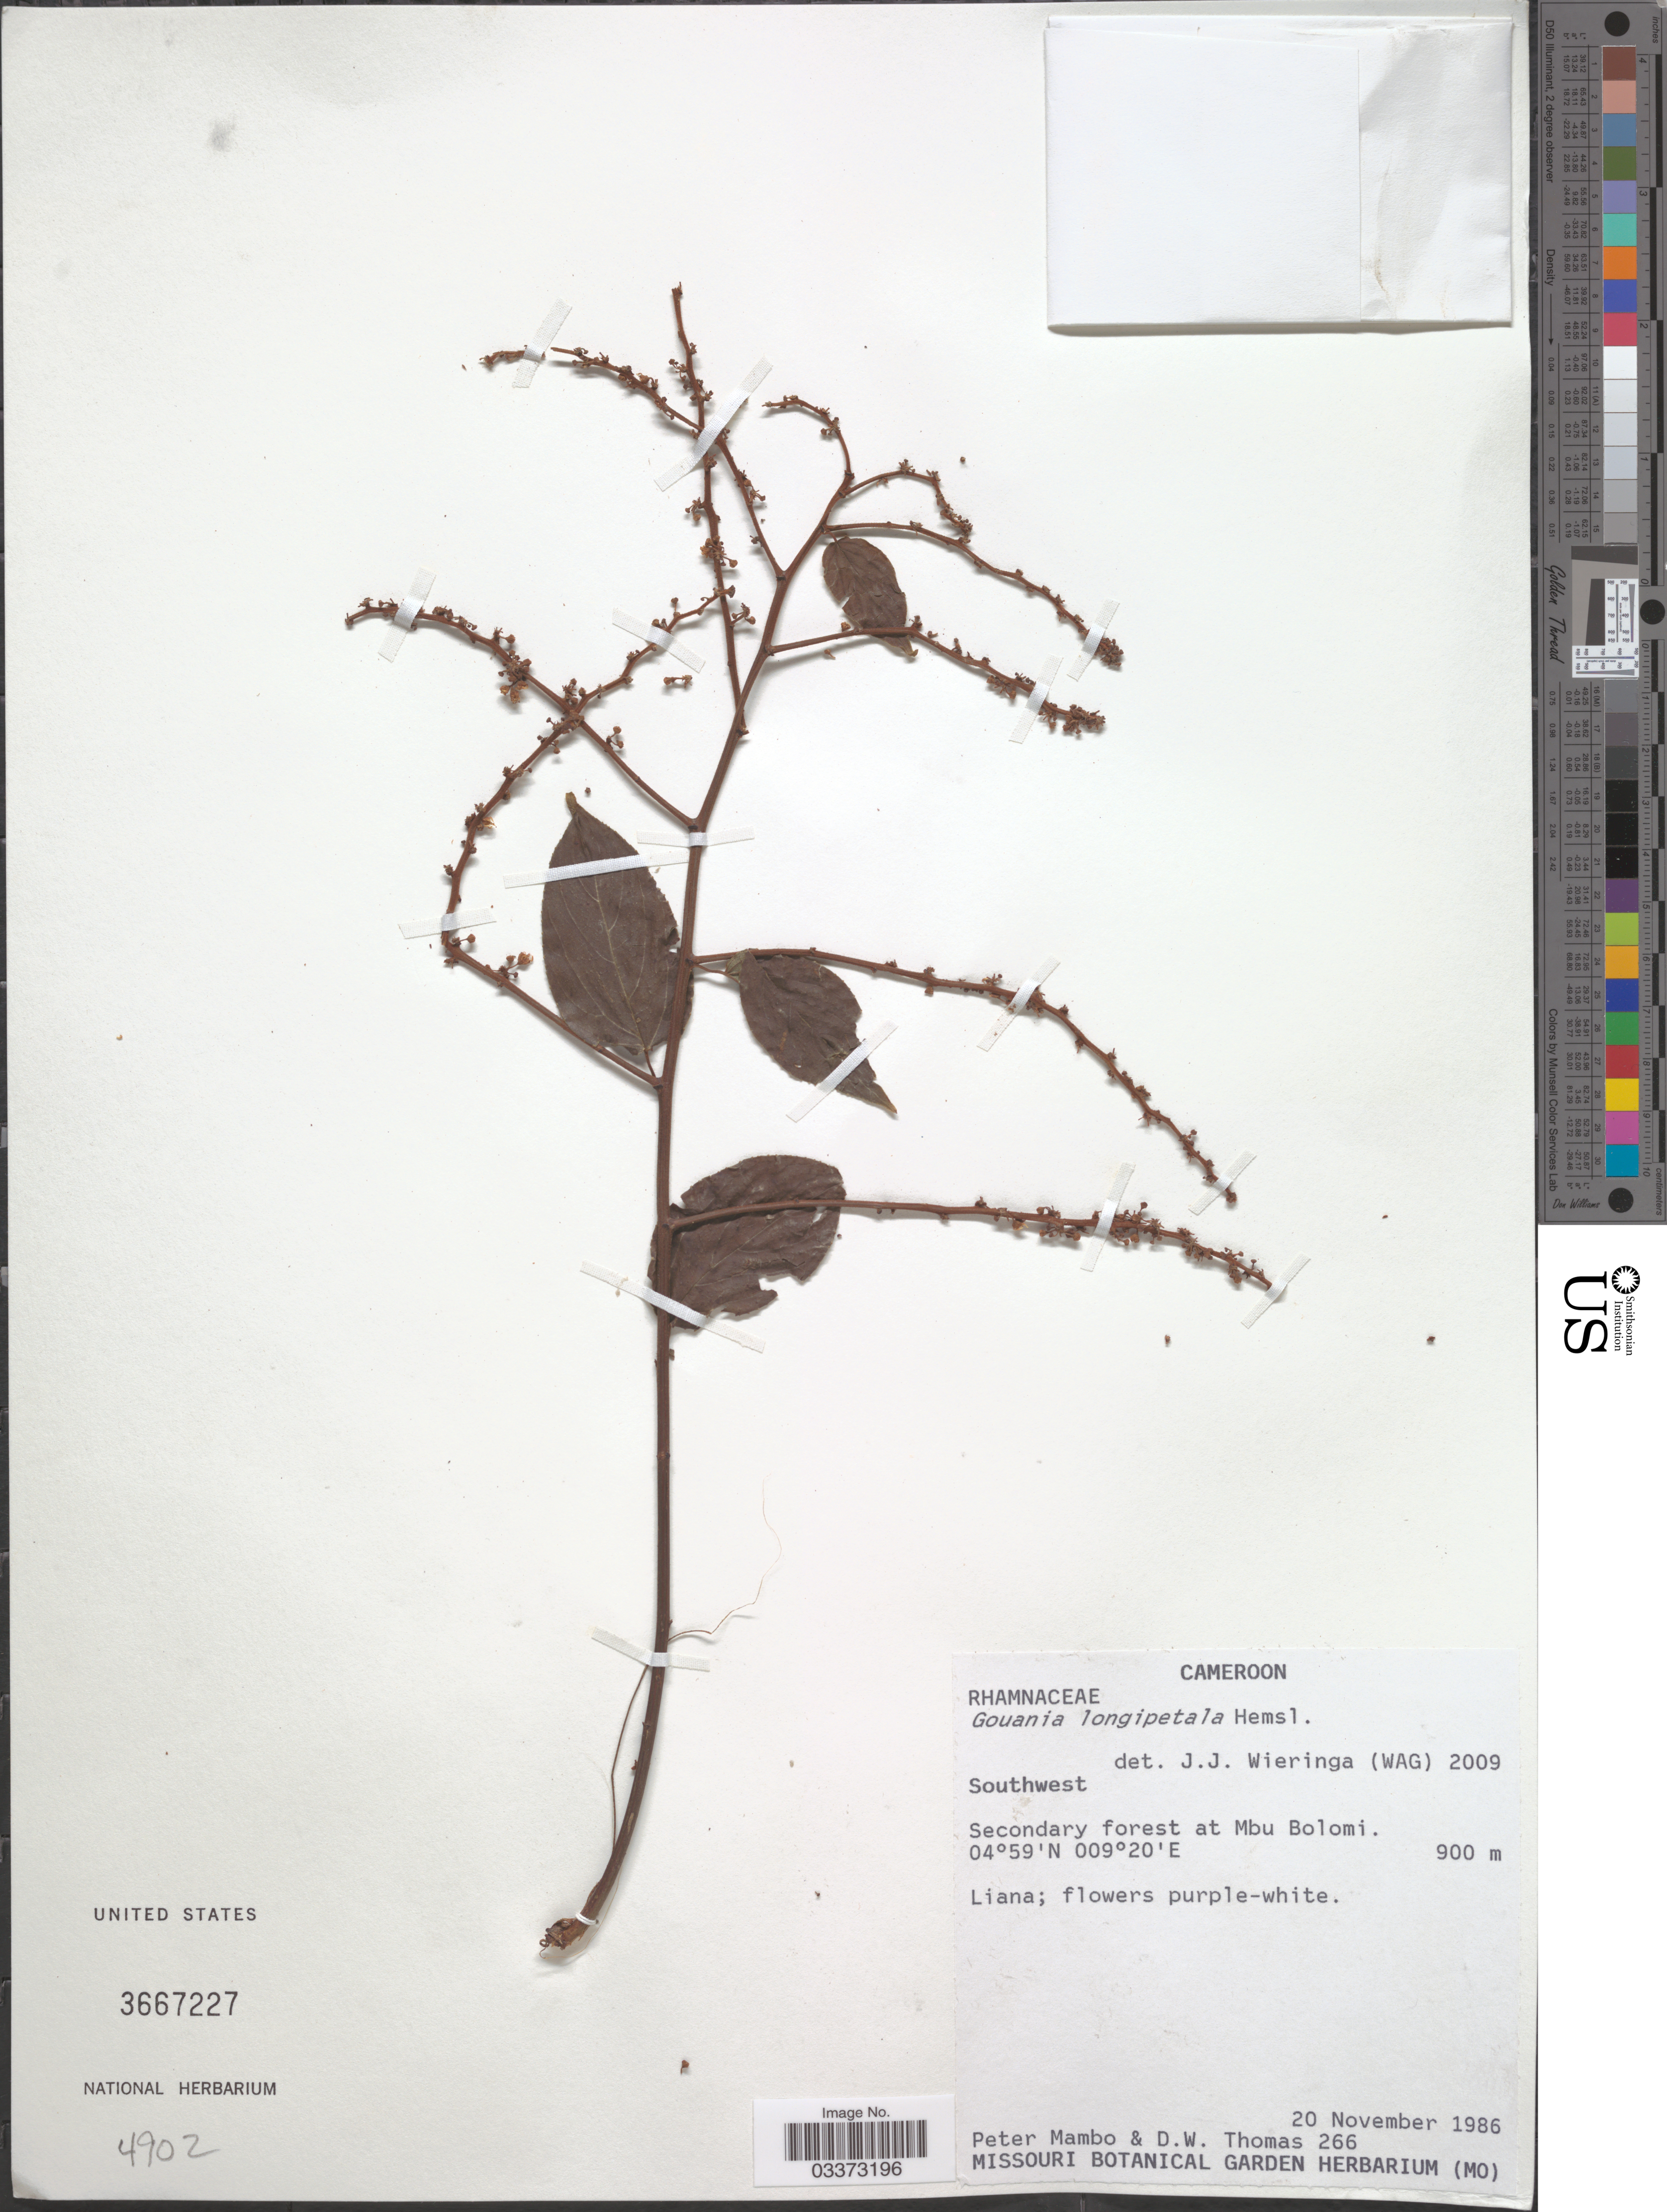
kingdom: Plantae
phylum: Tracheophyta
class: Magnoliopsida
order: Rosales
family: Rhamnaceae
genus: Gouania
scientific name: Gouania longipetala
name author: Hemsl.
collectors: P. Mambo & D. W. Thomas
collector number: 266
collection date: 1986-11-20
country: Cameroon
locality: Southwest. Secondary forest at Mbu Bolomi.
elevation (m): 900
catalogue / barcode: US 3667227